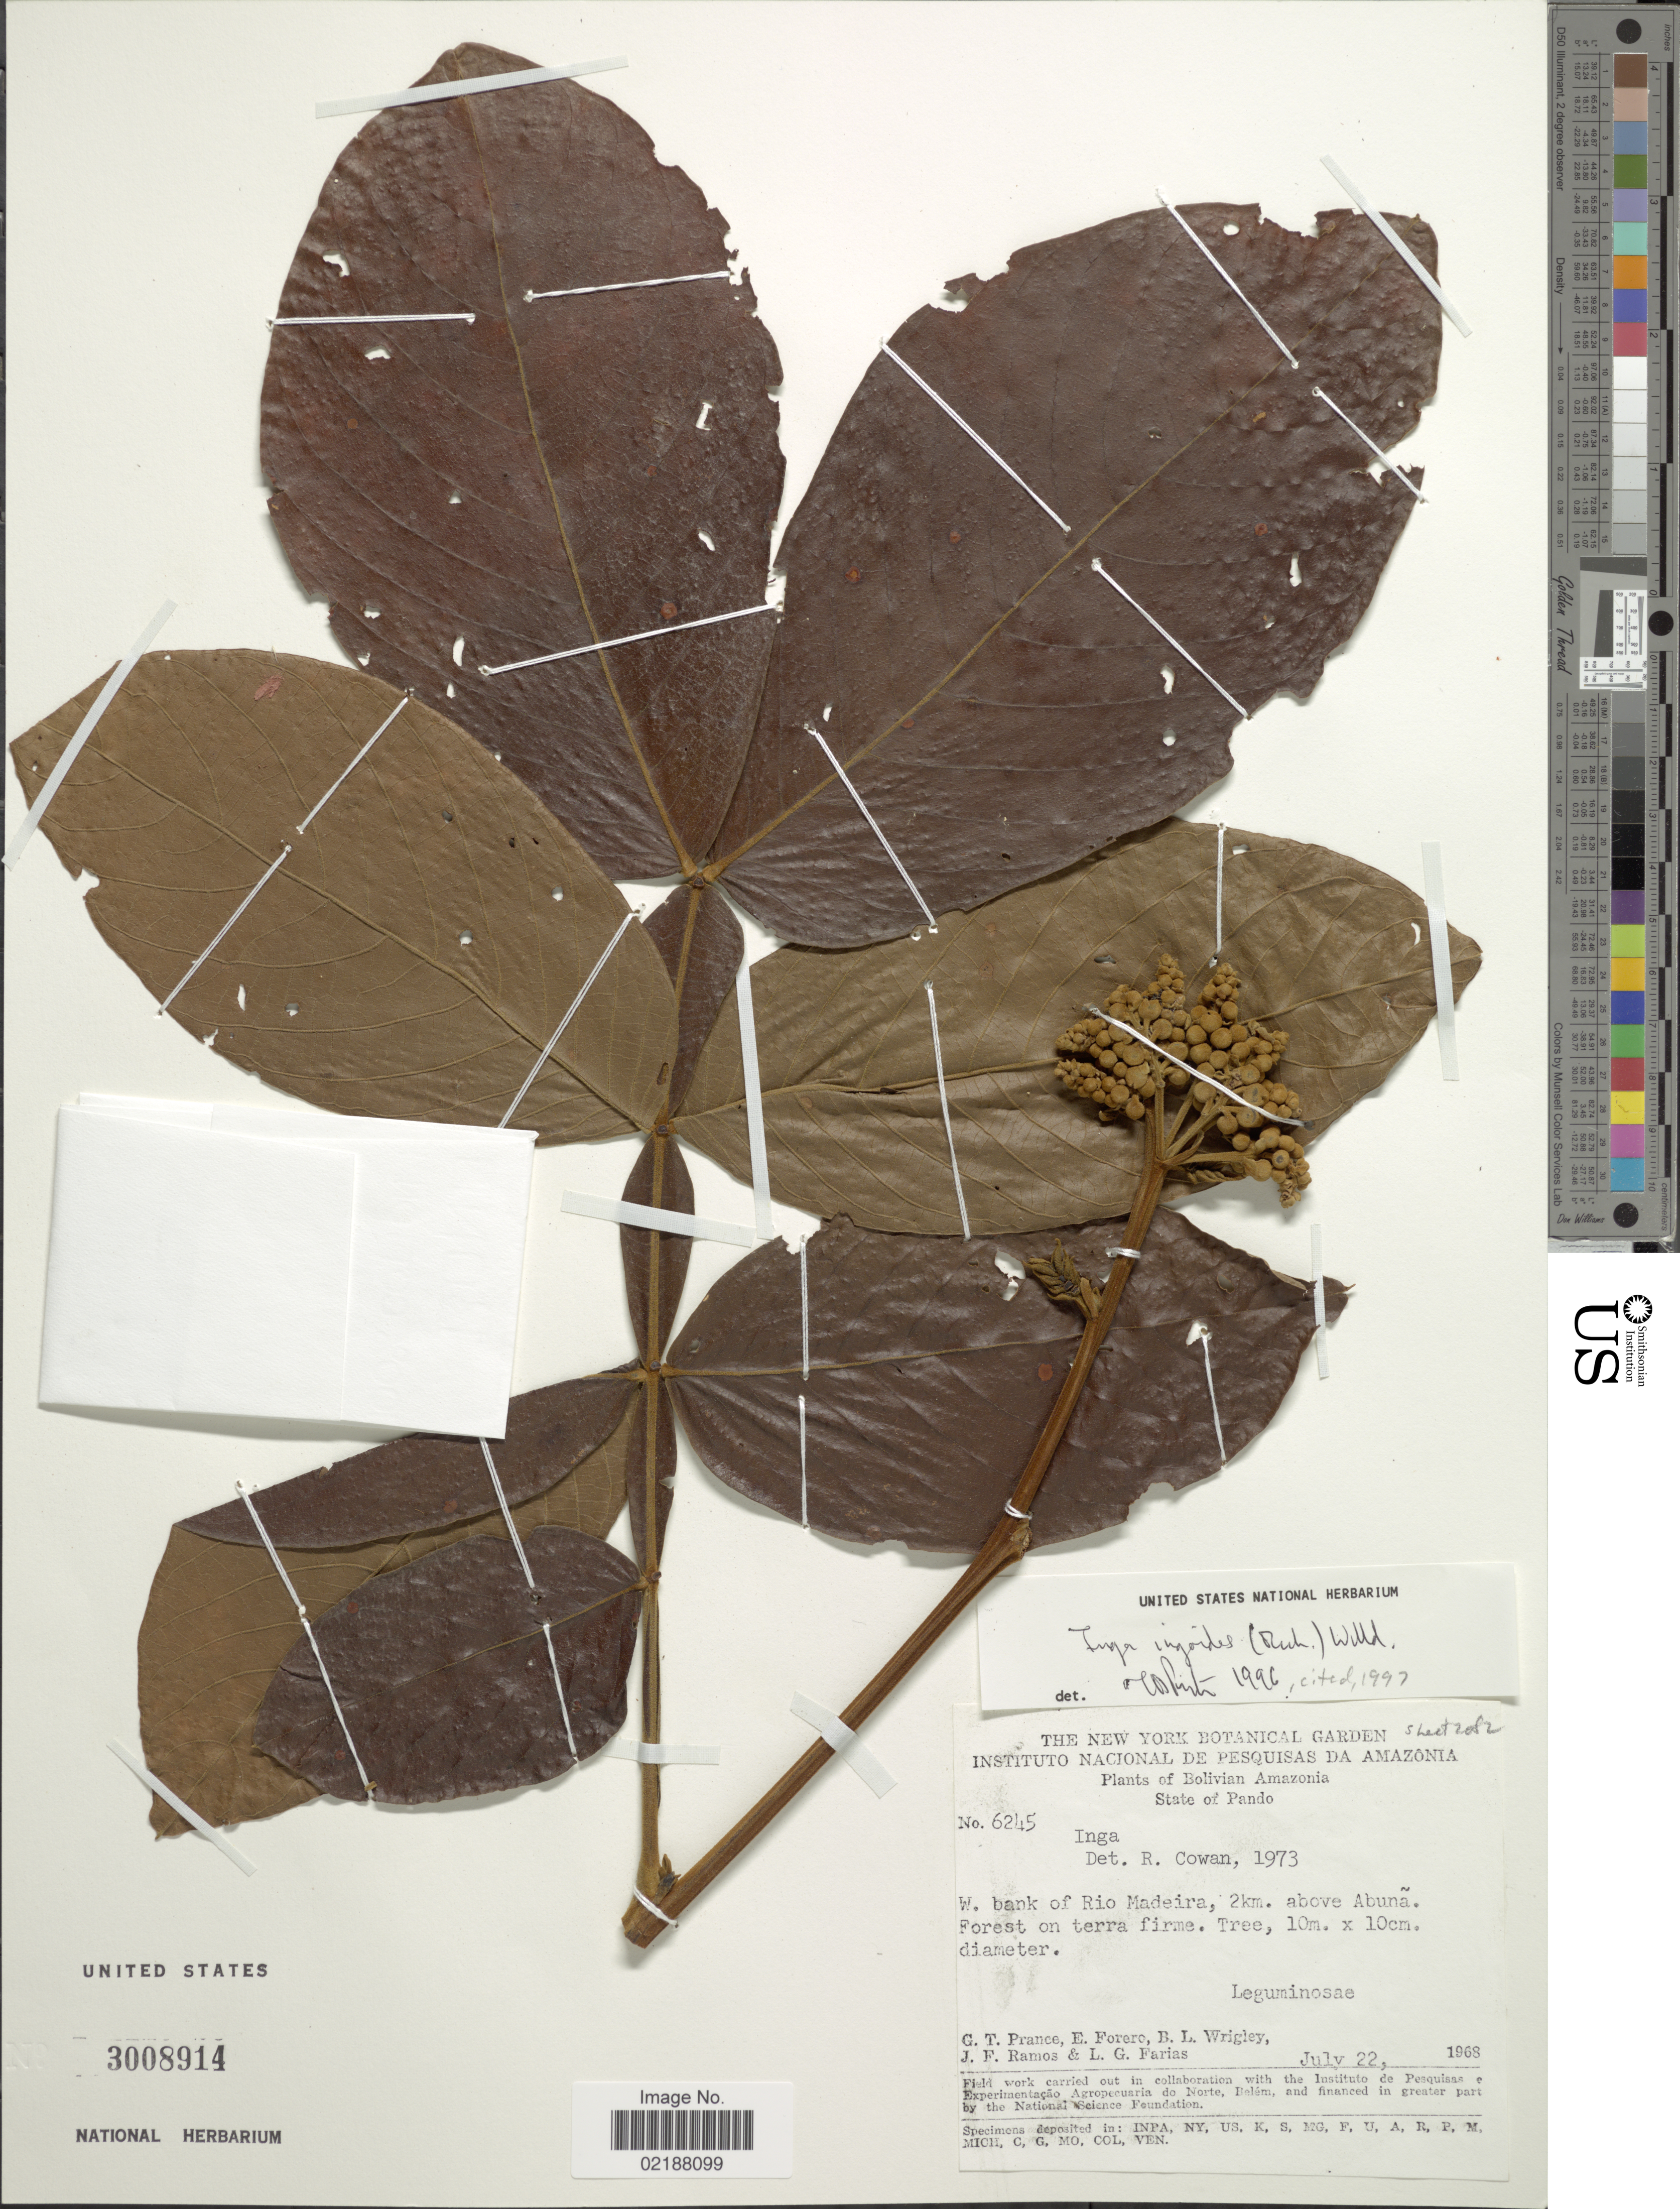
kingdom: Plantae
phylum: Tracheophyta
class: Magnoliopsida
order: Fabales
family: Fabaceae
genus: Inga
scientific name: Inga ingoides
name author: (Rich.) Willd.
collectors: G. T. Prance, E. Forero, B. L. Wrigley, J. F. Ramos & L. G. Farias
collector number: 6245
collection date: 1968-07-22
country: Bolivia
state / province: Pando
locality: Bolivian Amazonia. State of Pando. W. bank of Rio Madeira, 2km. above Abunã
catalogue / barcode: US 3008914